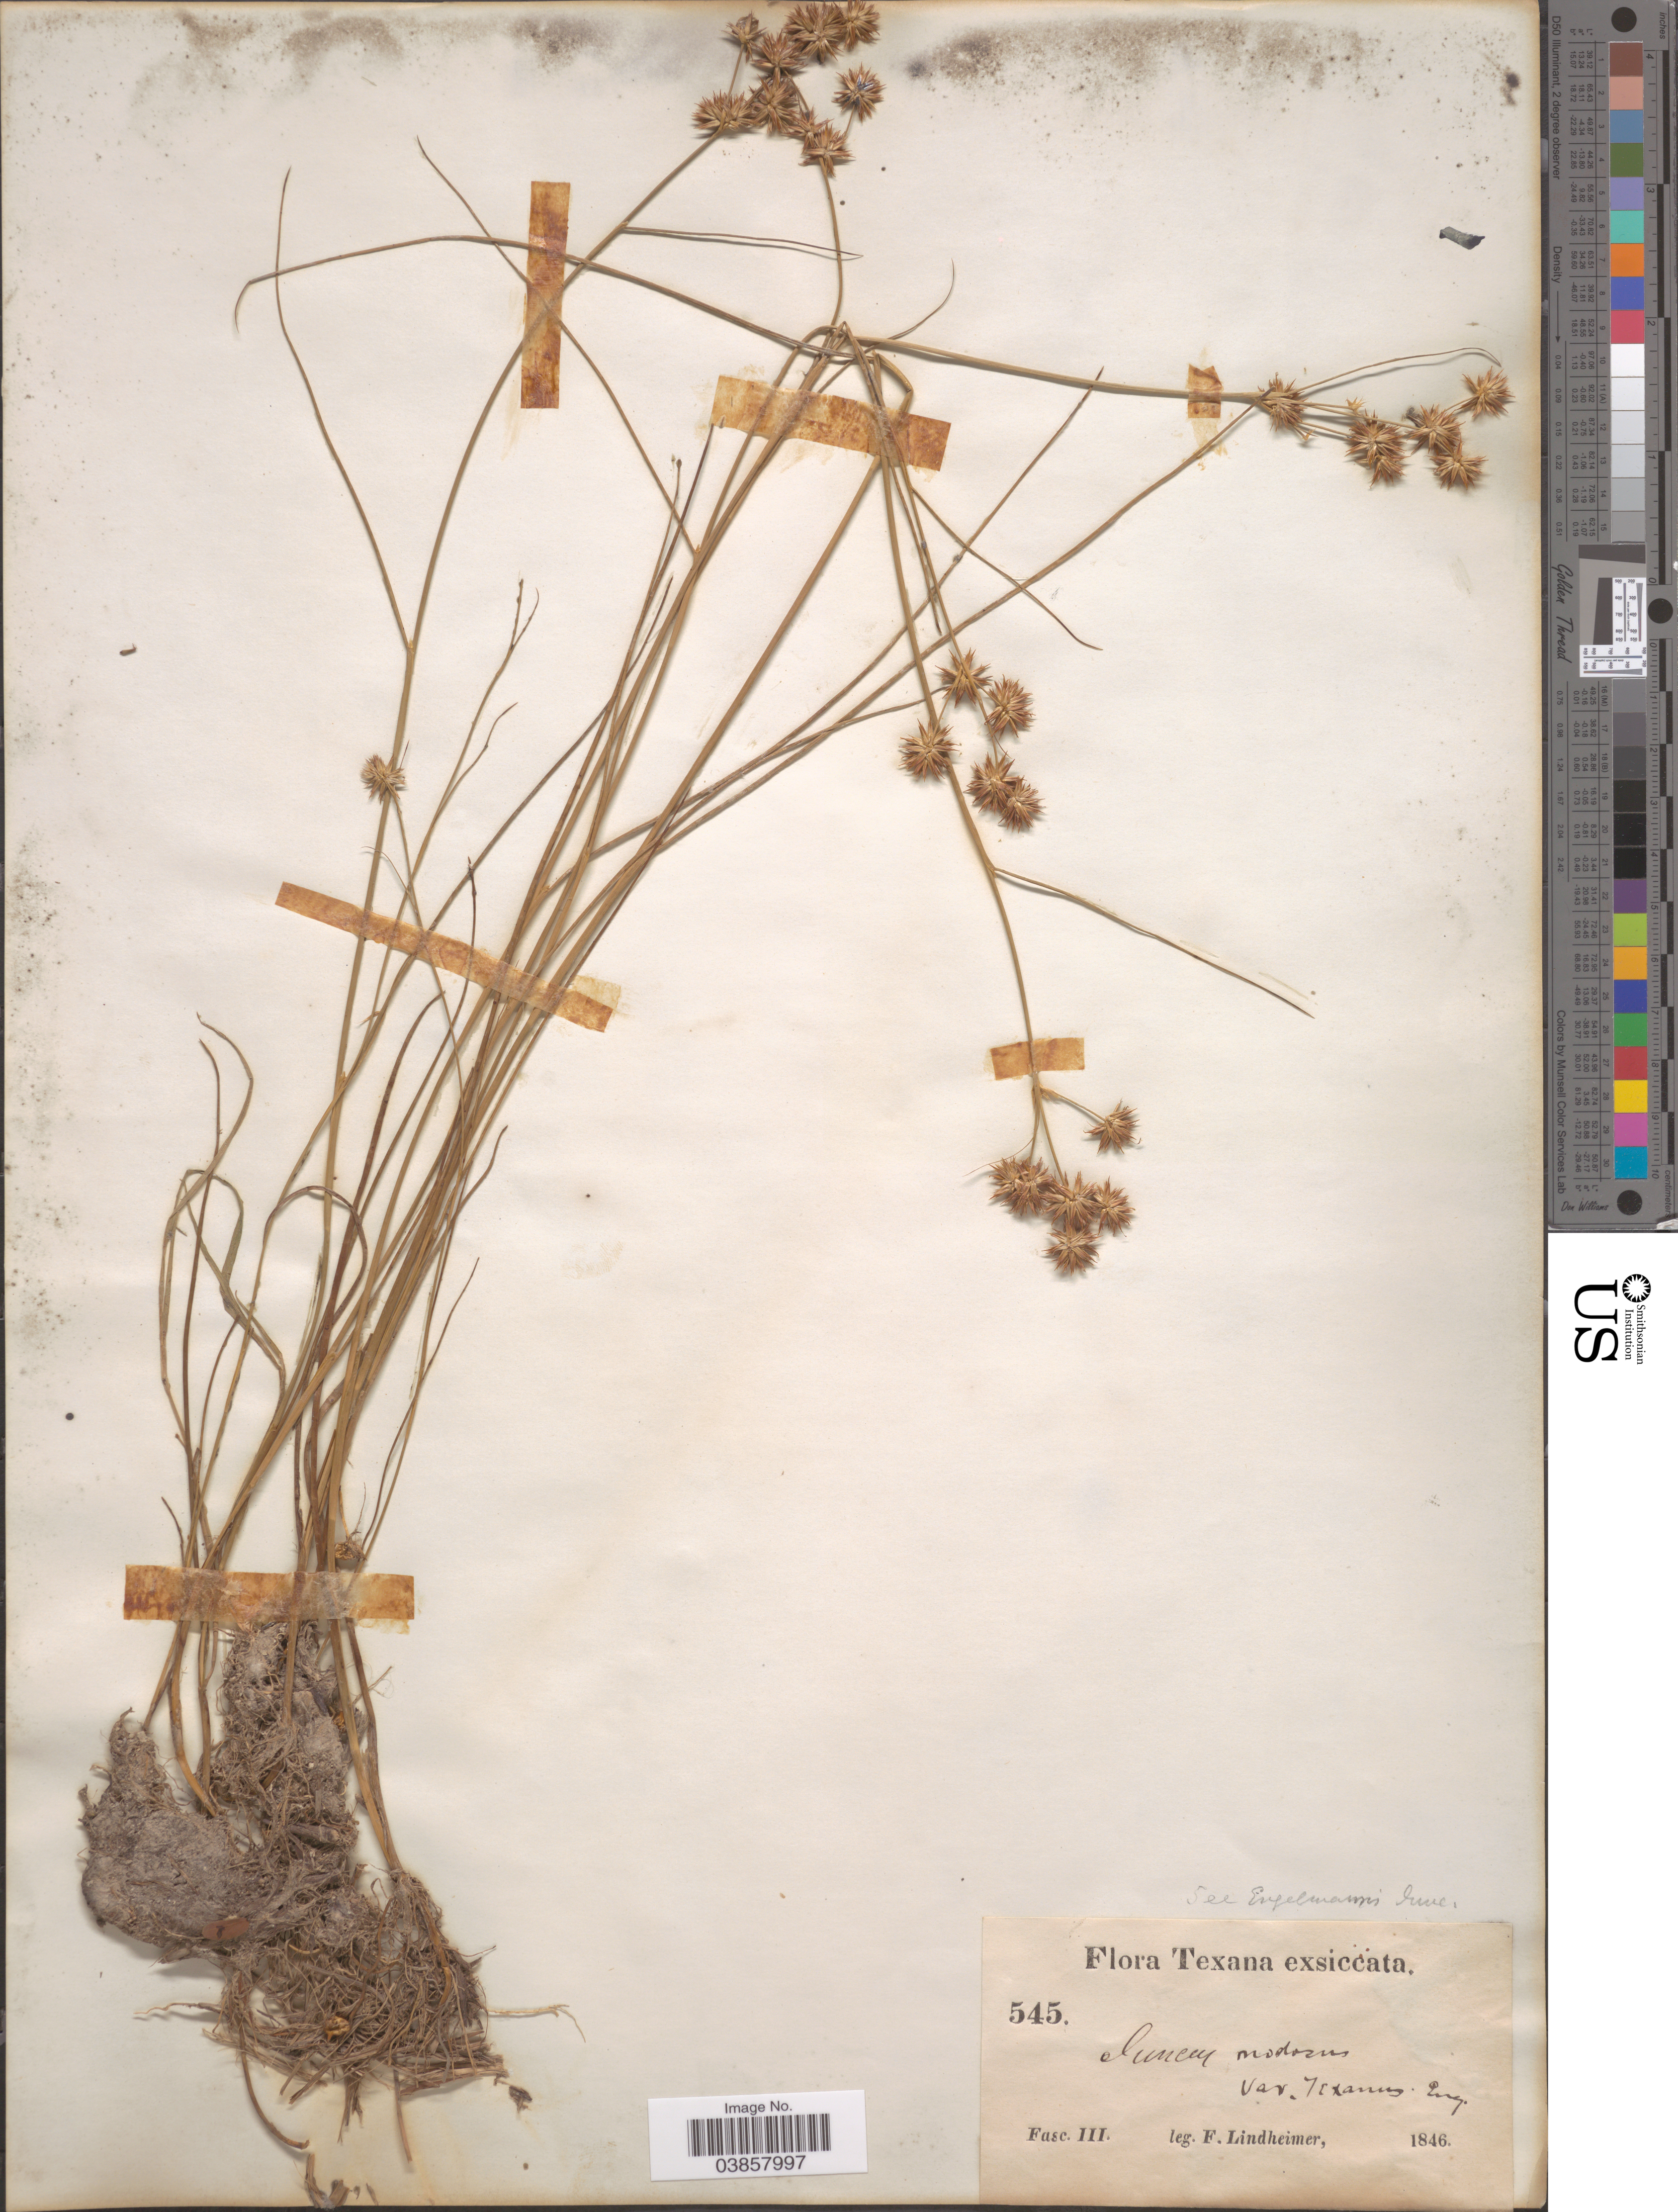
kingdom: Plantae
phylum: Tracheophyta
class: Liliopsida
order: Poales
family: Juncaceae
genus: Juncus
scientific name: Juncus texanus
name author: (Engelm.) Coville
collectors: F. Lindheimer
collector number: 545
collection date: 1846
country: United States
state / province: Texas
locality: Fasc. III.